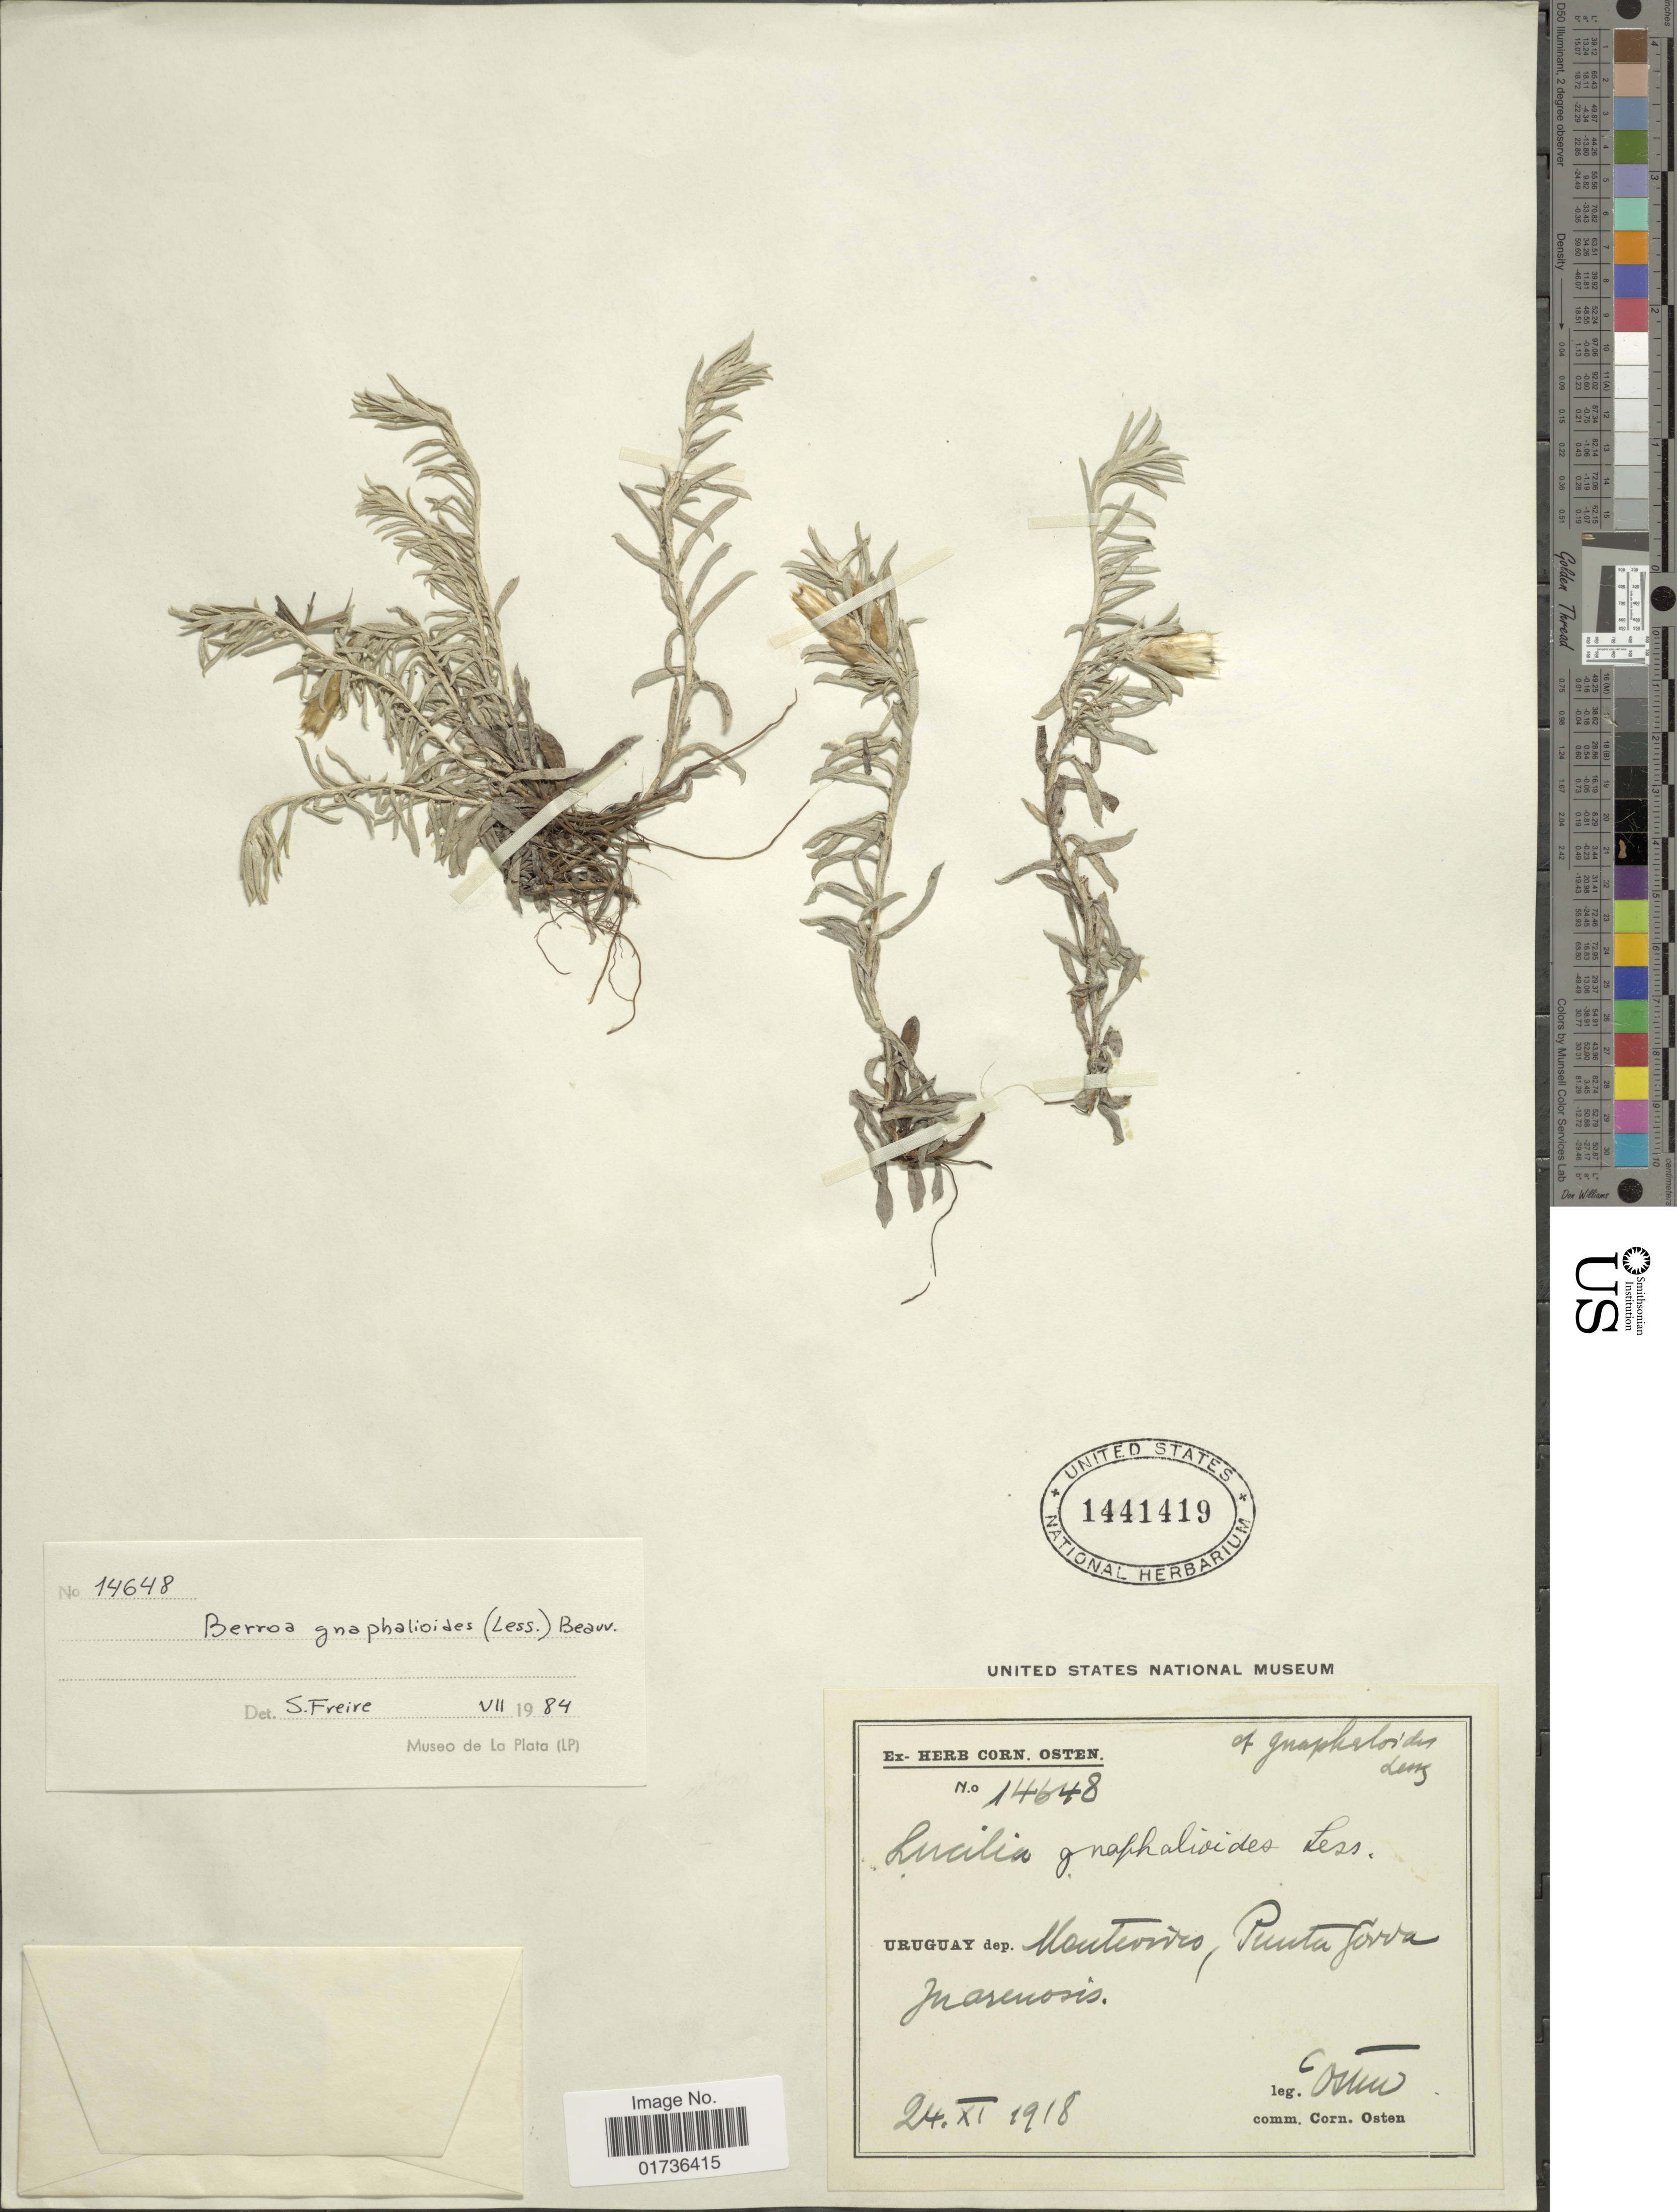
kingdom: Plantae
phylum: Tracheophyta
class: Magnoliopsida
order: Asterales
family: Asteraceae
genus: Berroa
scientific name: Berroa gnaphalioides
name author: (Less.) Beauverd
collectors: C. Osten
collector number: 14648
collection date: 1918-11-24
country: Uruguay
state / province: Montevideo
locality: Dep.Montevideo, Punta Serra, In arenosis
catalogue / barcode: US 1441419